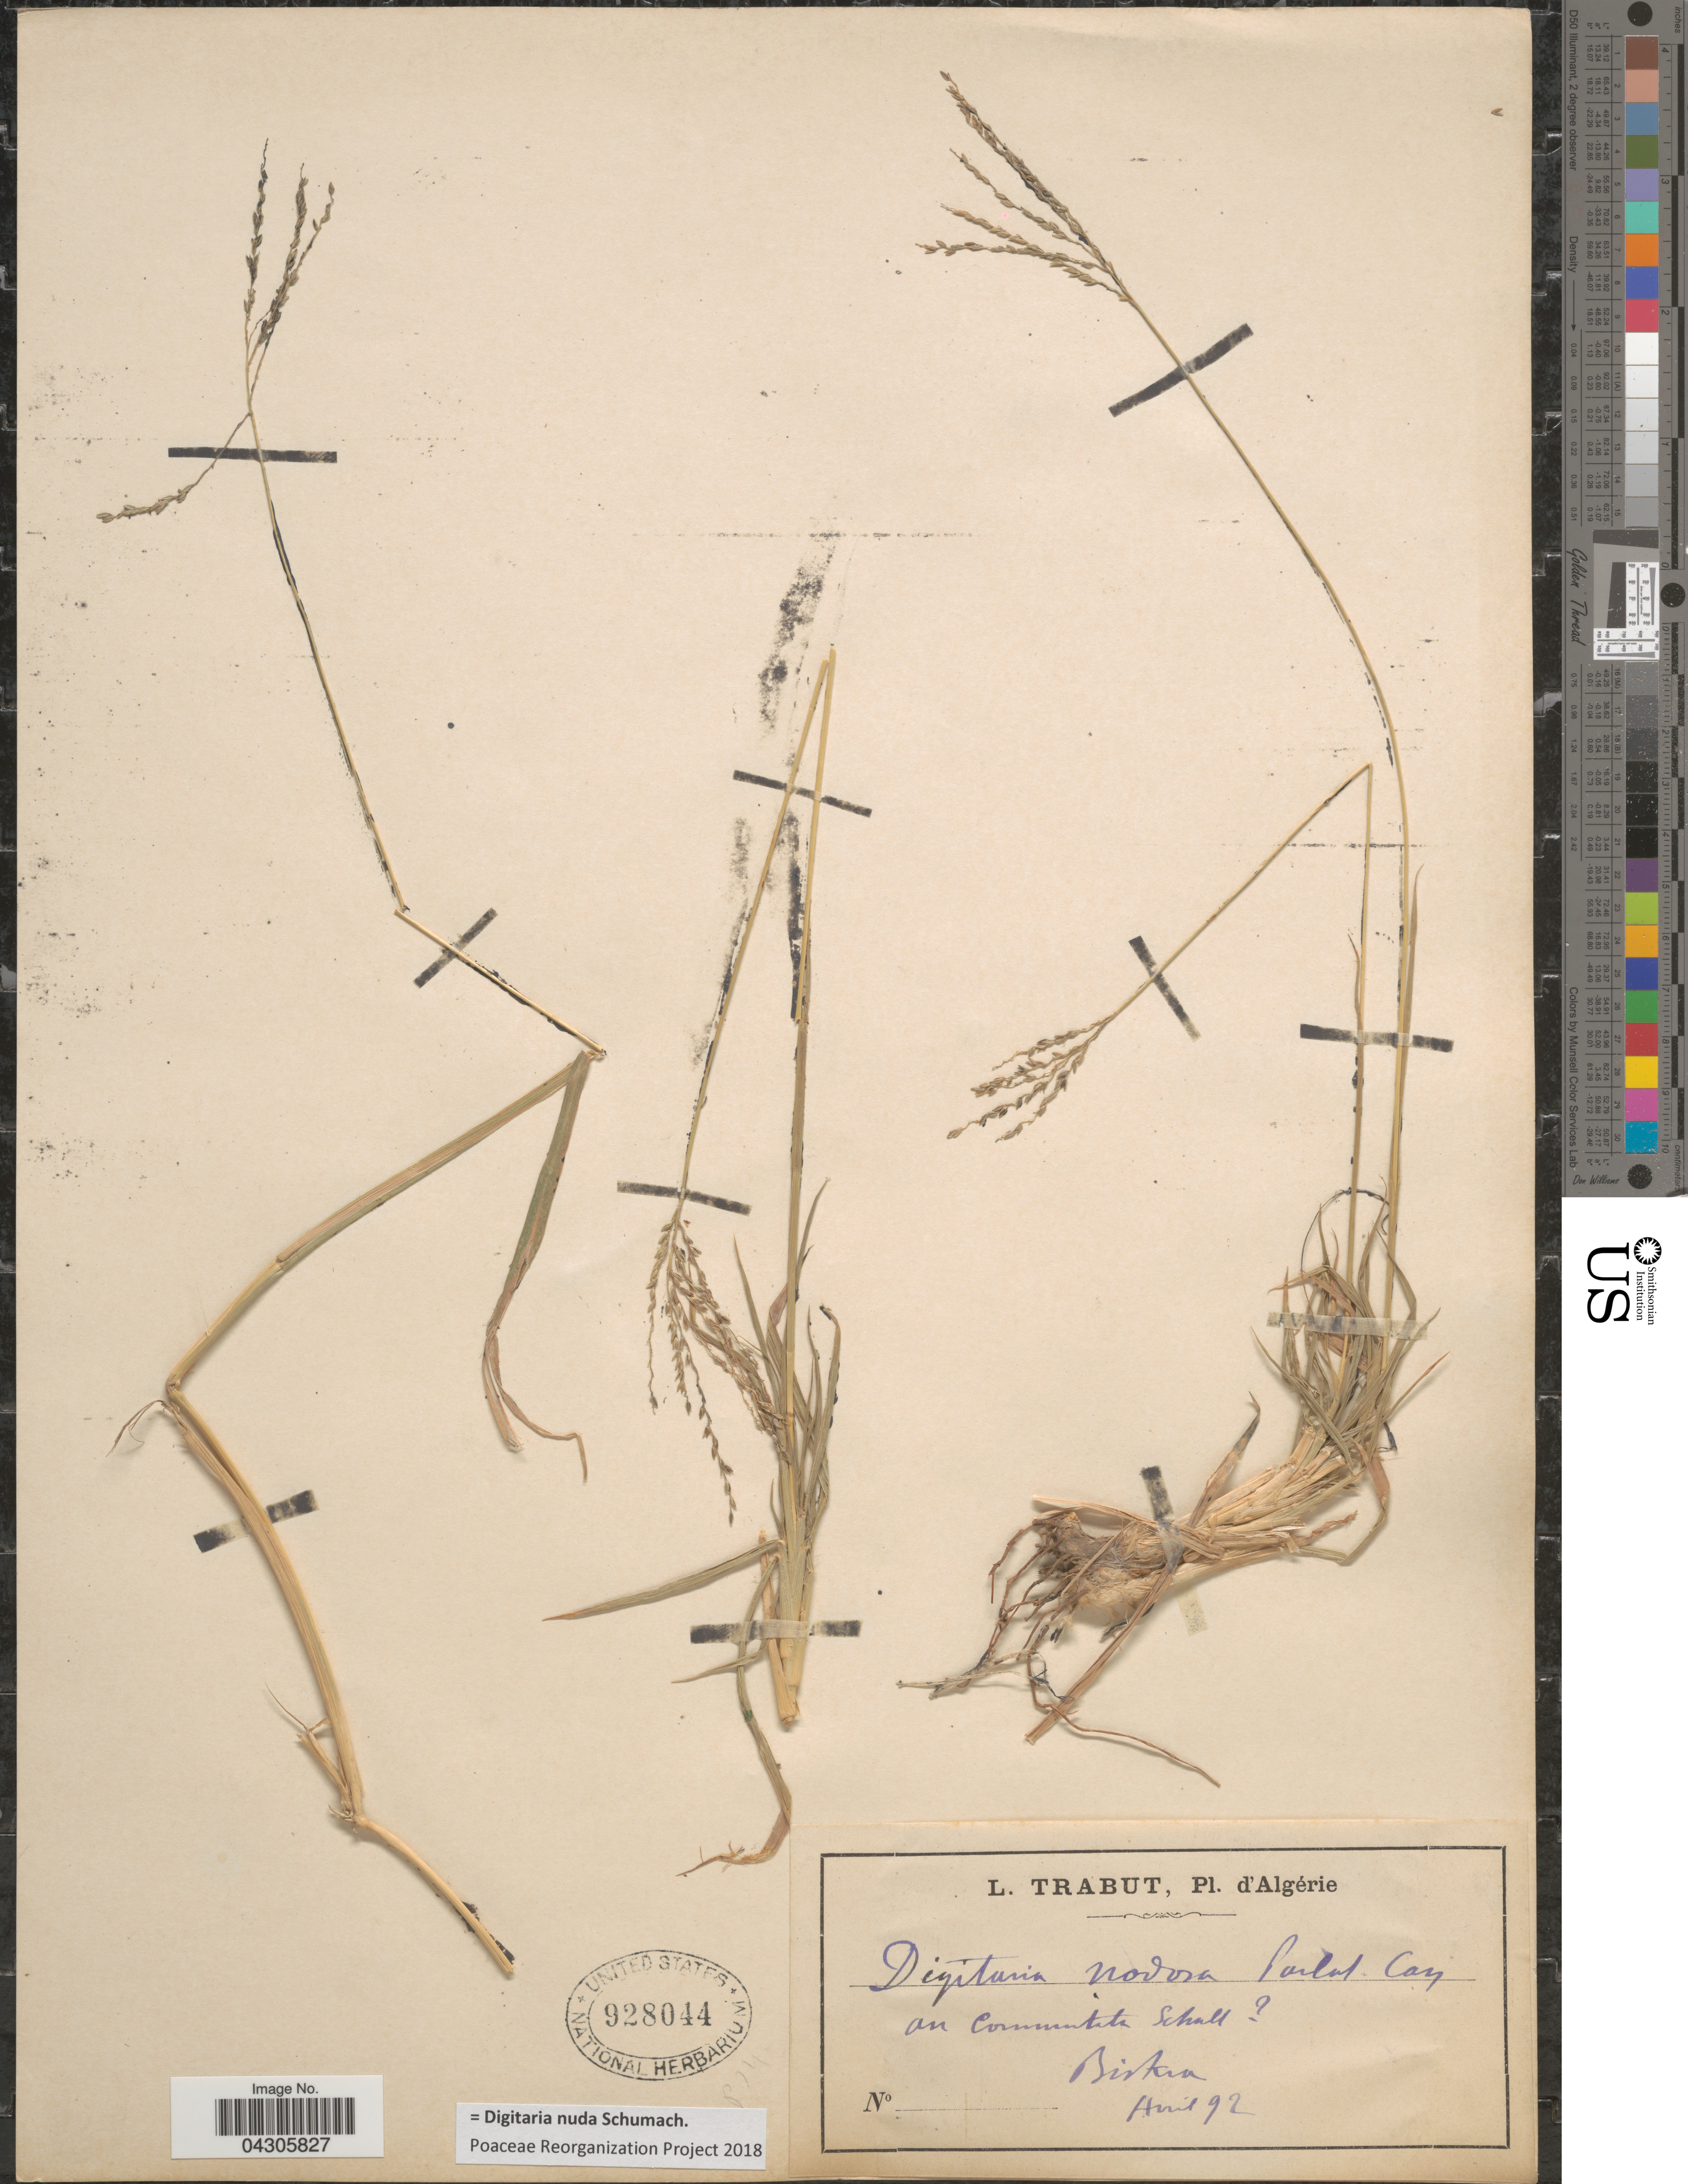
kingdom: Plantae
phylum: Tracheophyta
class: Liliopsida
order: Poales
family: Poaceae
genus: Digitaria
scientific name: Digitaria nuda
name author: Schumach.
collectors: L. Trabut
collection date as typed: Transcribed d/m/y: /4/92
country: Algeria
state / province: Biskra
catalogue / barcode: US 928044